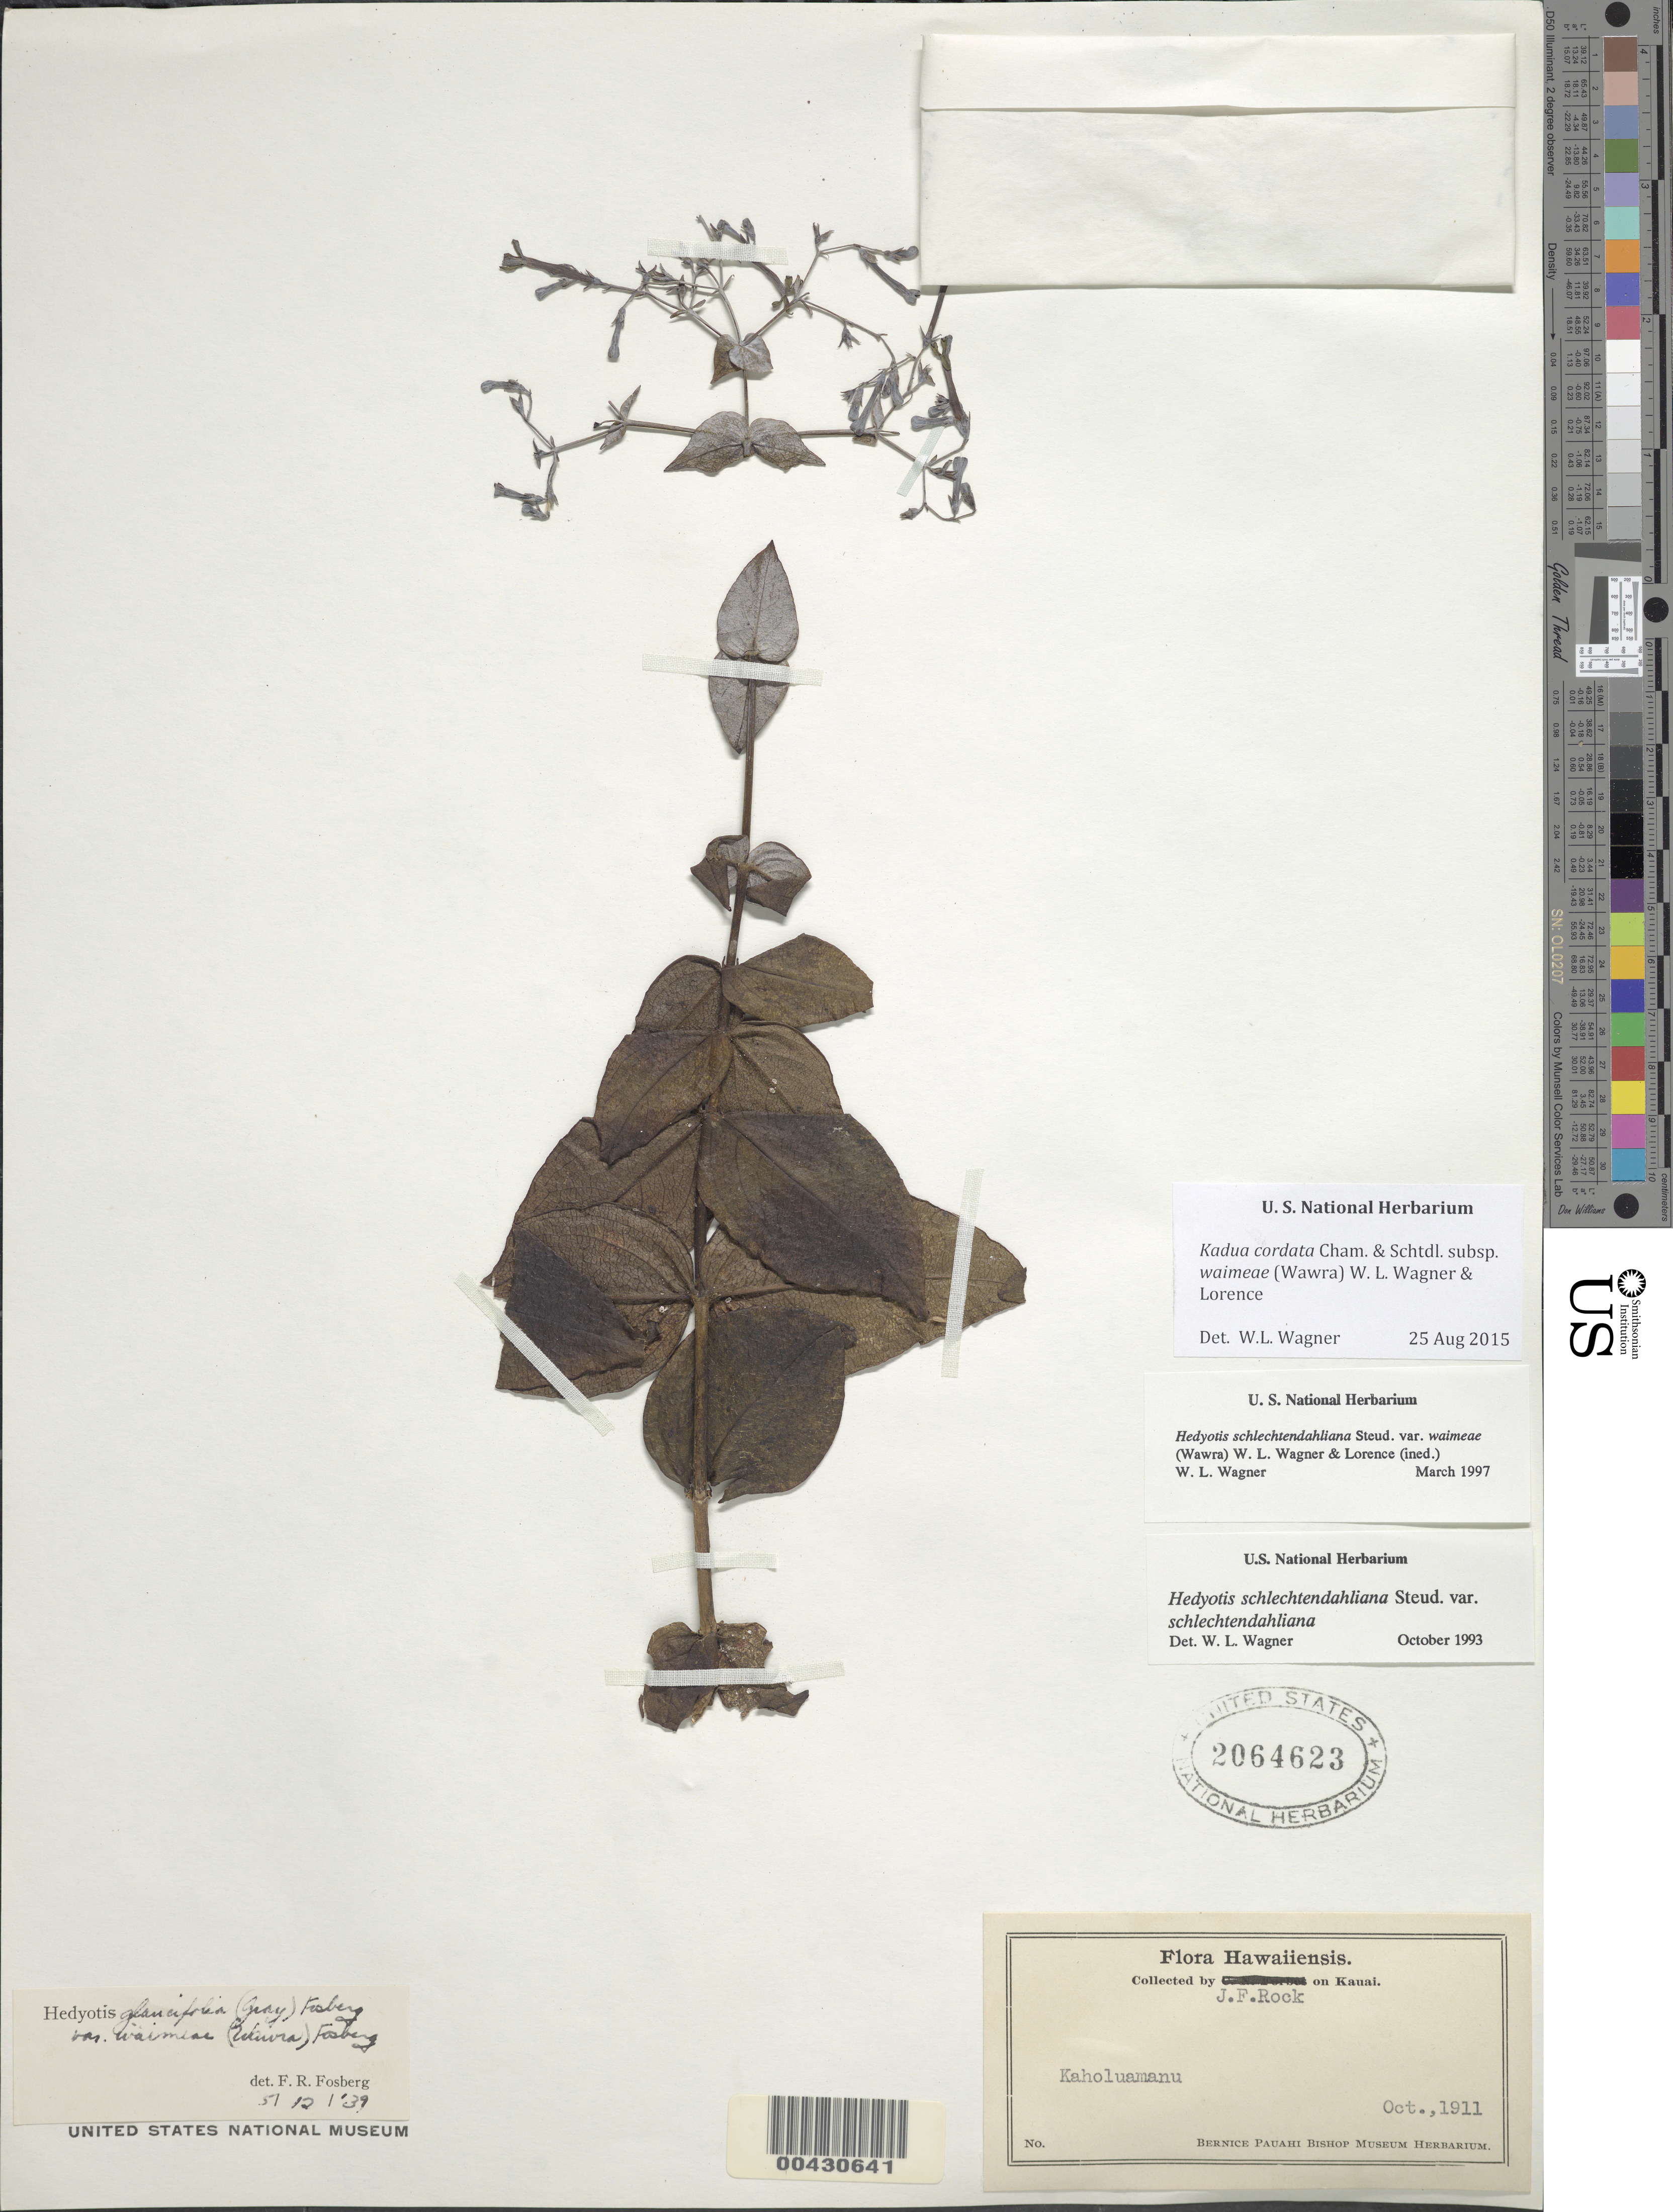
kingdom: Plantae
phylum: Tracheophyta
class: Magnoliopsida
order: Gentianales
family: Rubiaceae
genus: Kadua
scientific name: Kadua cordata subsp. waimeae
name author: (Wawra) W.L. Wagner & Lorence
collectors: J. F. Rock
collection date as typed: Oct 1911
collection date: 1911-10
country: United States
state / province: Hawaii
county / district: Kauai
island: Kaua'i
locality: Kaholuamano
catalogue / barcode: US 2064623